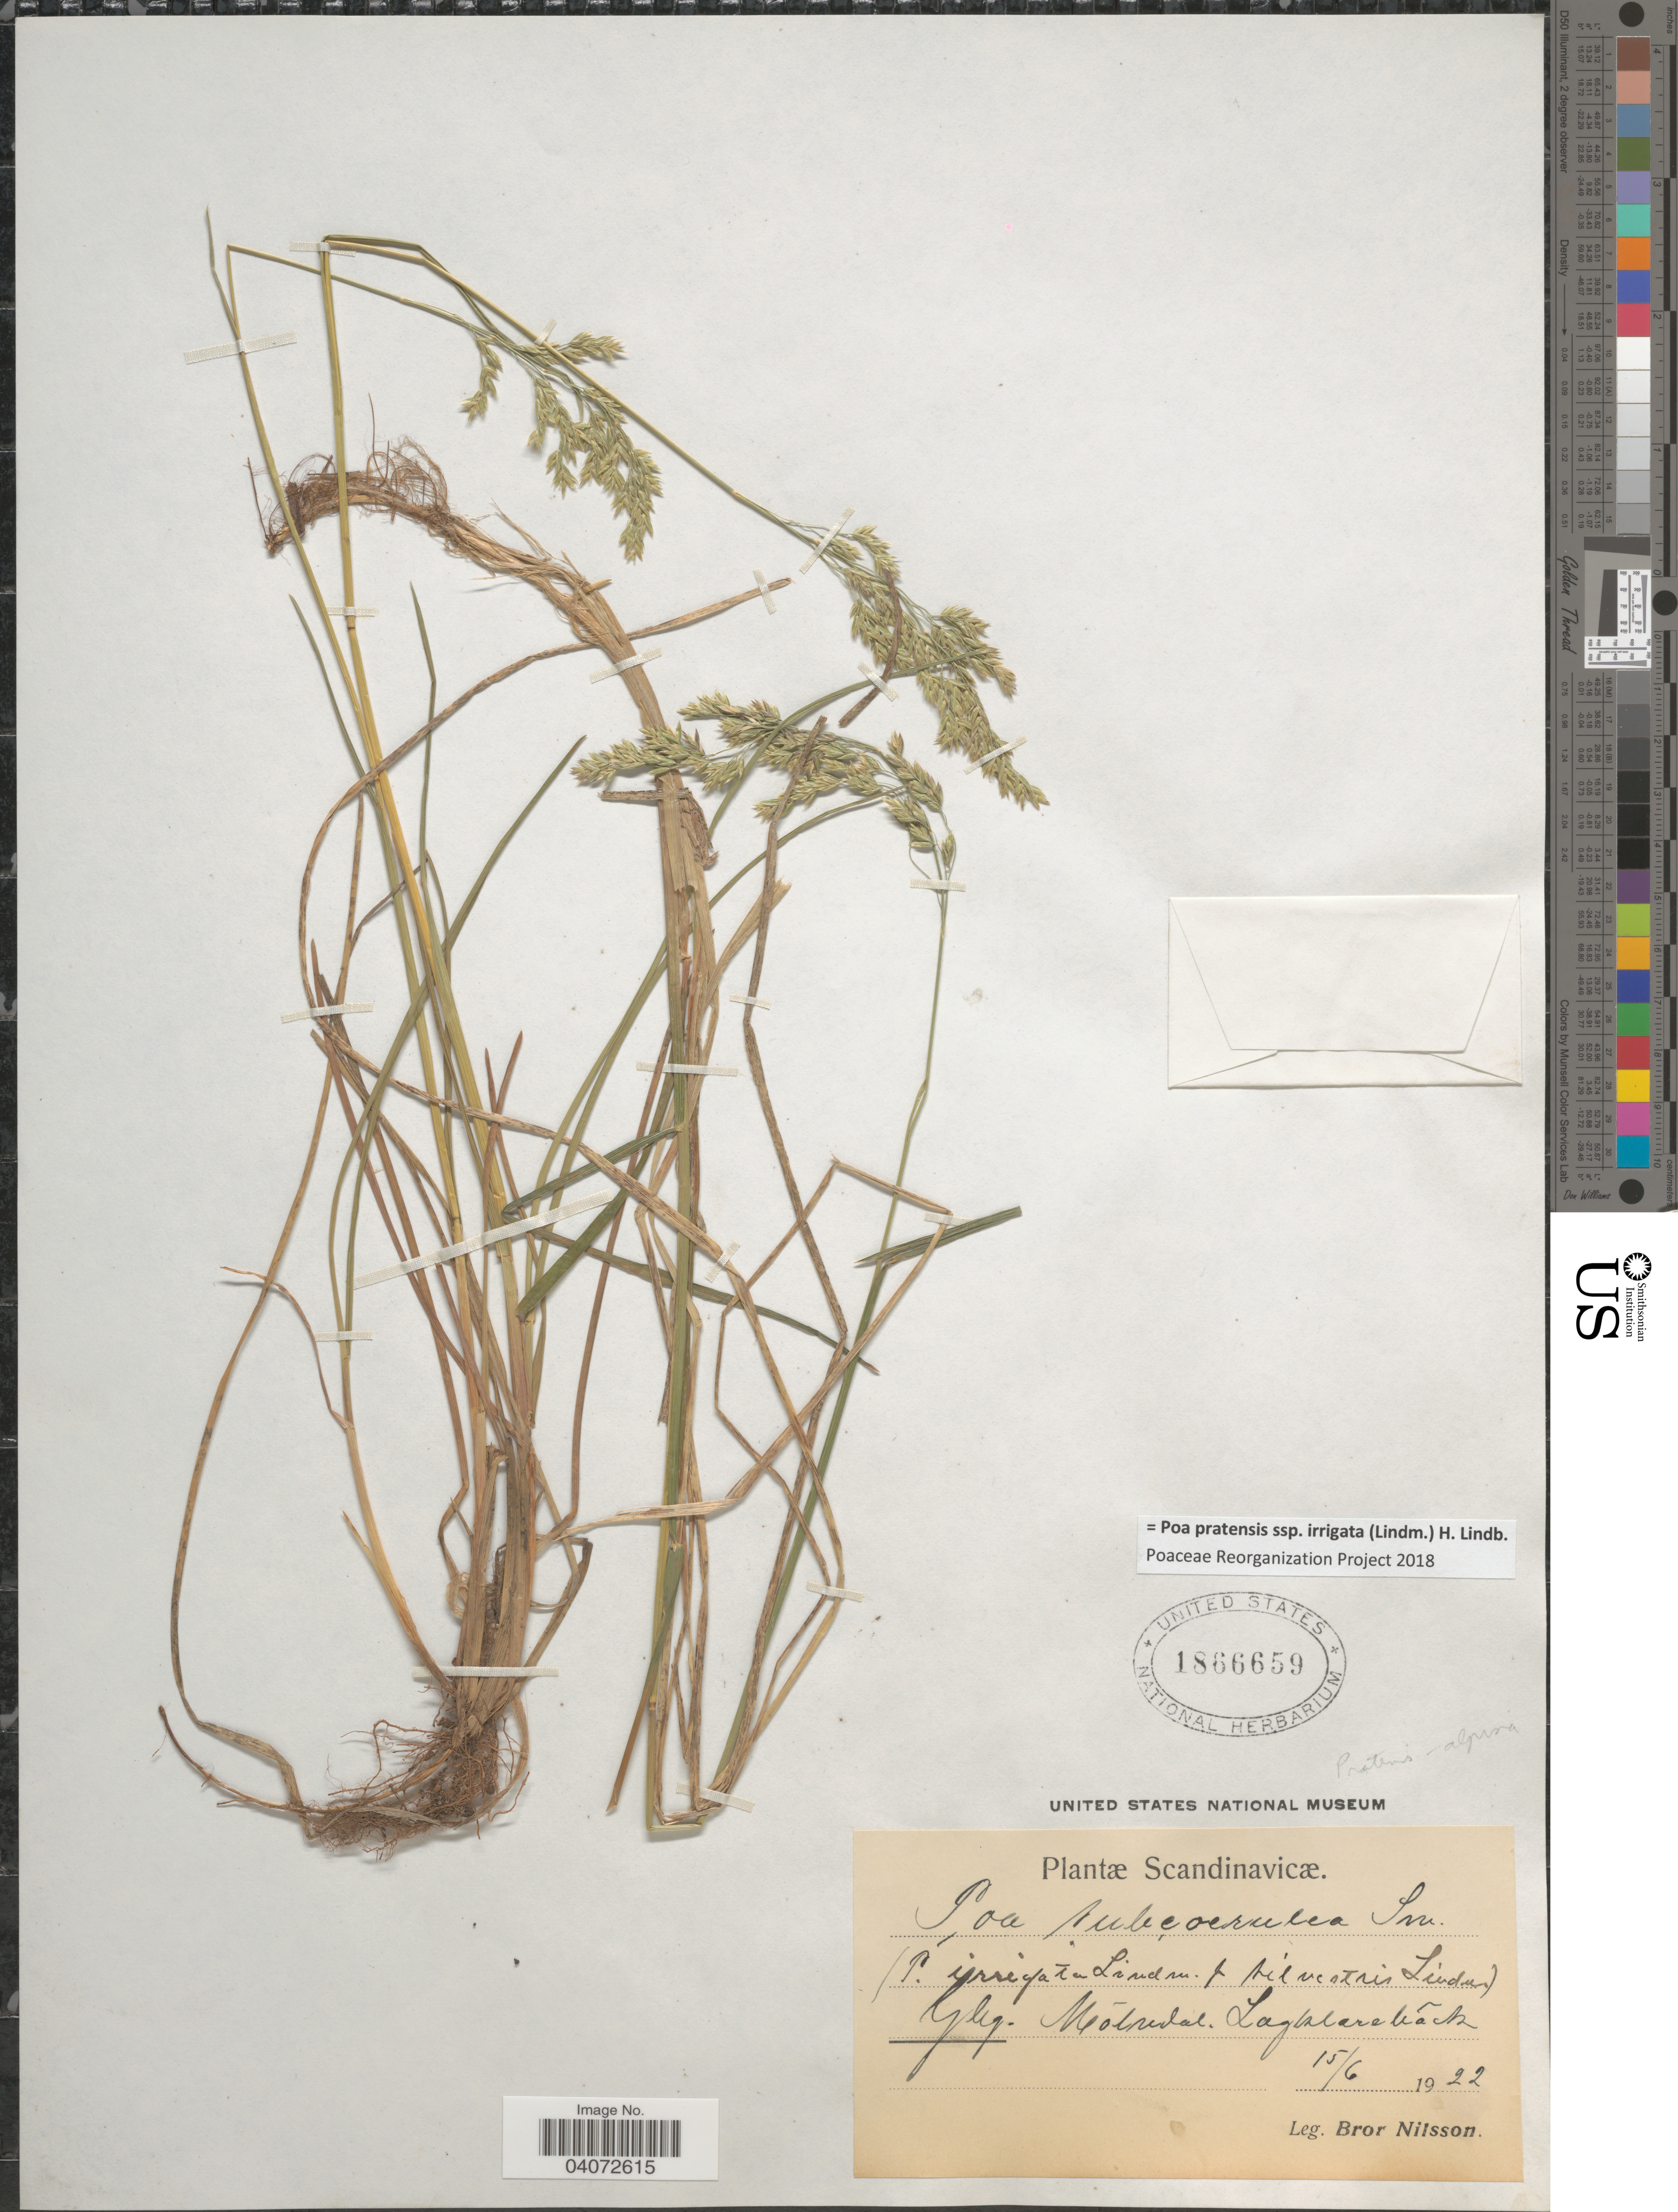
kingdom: Plantae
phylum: Tracheophyta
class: Liliopsida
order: Poales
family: Poaceae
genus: Poa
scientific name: Poa pratensis subsp. irrigata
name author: (Lindm.) H. Lindb.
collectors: B. Nilsson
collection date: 1922-06-15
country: Sweden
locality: Scandinavicæ. Ghg, Mölndal. Lagklareback.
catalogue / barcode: US 1866659